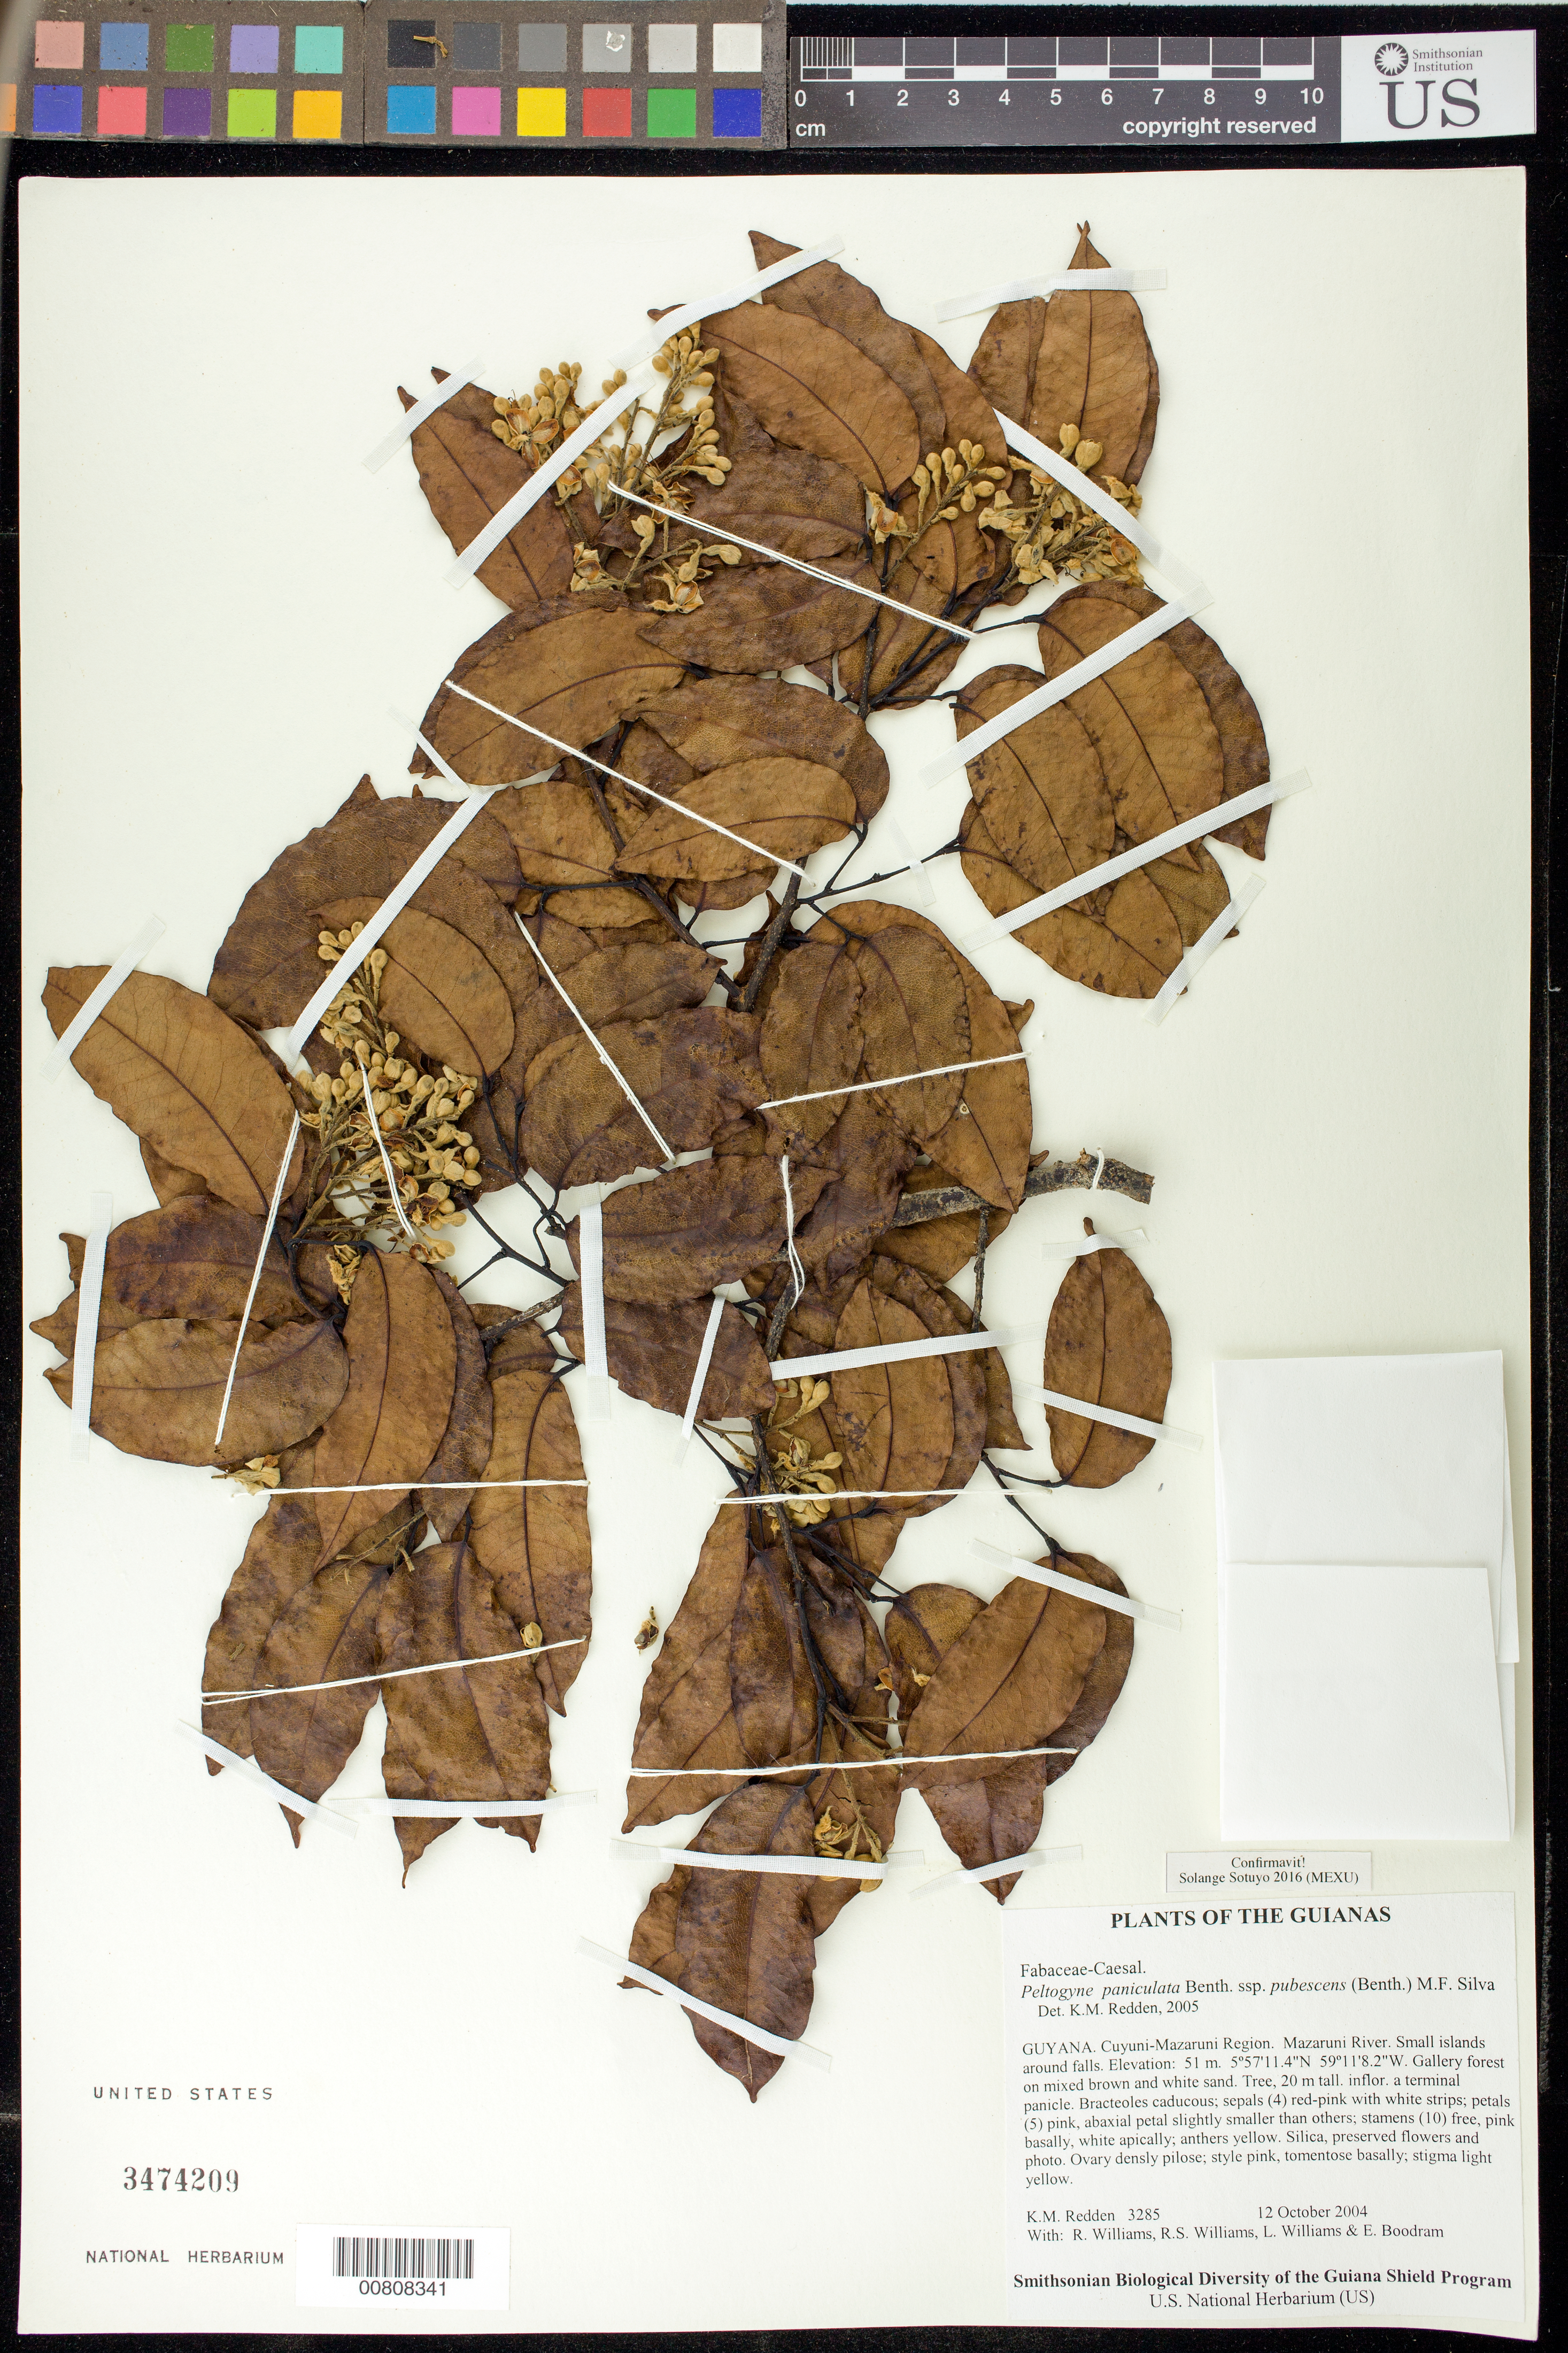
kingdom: Plantae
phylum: Tracheophyta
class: Magnoliopsida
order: Fabales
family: Fabaceae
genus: Peltogyne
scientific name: Peltogyne paniculata subsp. pubescens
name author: (Benth.) M.F. Silva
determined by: Sotuyo, Solange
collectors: K. M. Redden, R. Williams, R. S. Williams, L. Williams & E. Boodram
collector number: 3285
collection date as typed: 12 October 2004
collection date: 2004-10-12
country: Guyana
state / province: Cuyuni-Mazaruni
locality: Mazaruni River. Small islands around falls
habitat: Gallery forest on mixed brown and white sand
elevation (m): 51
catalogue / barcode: US 3474209